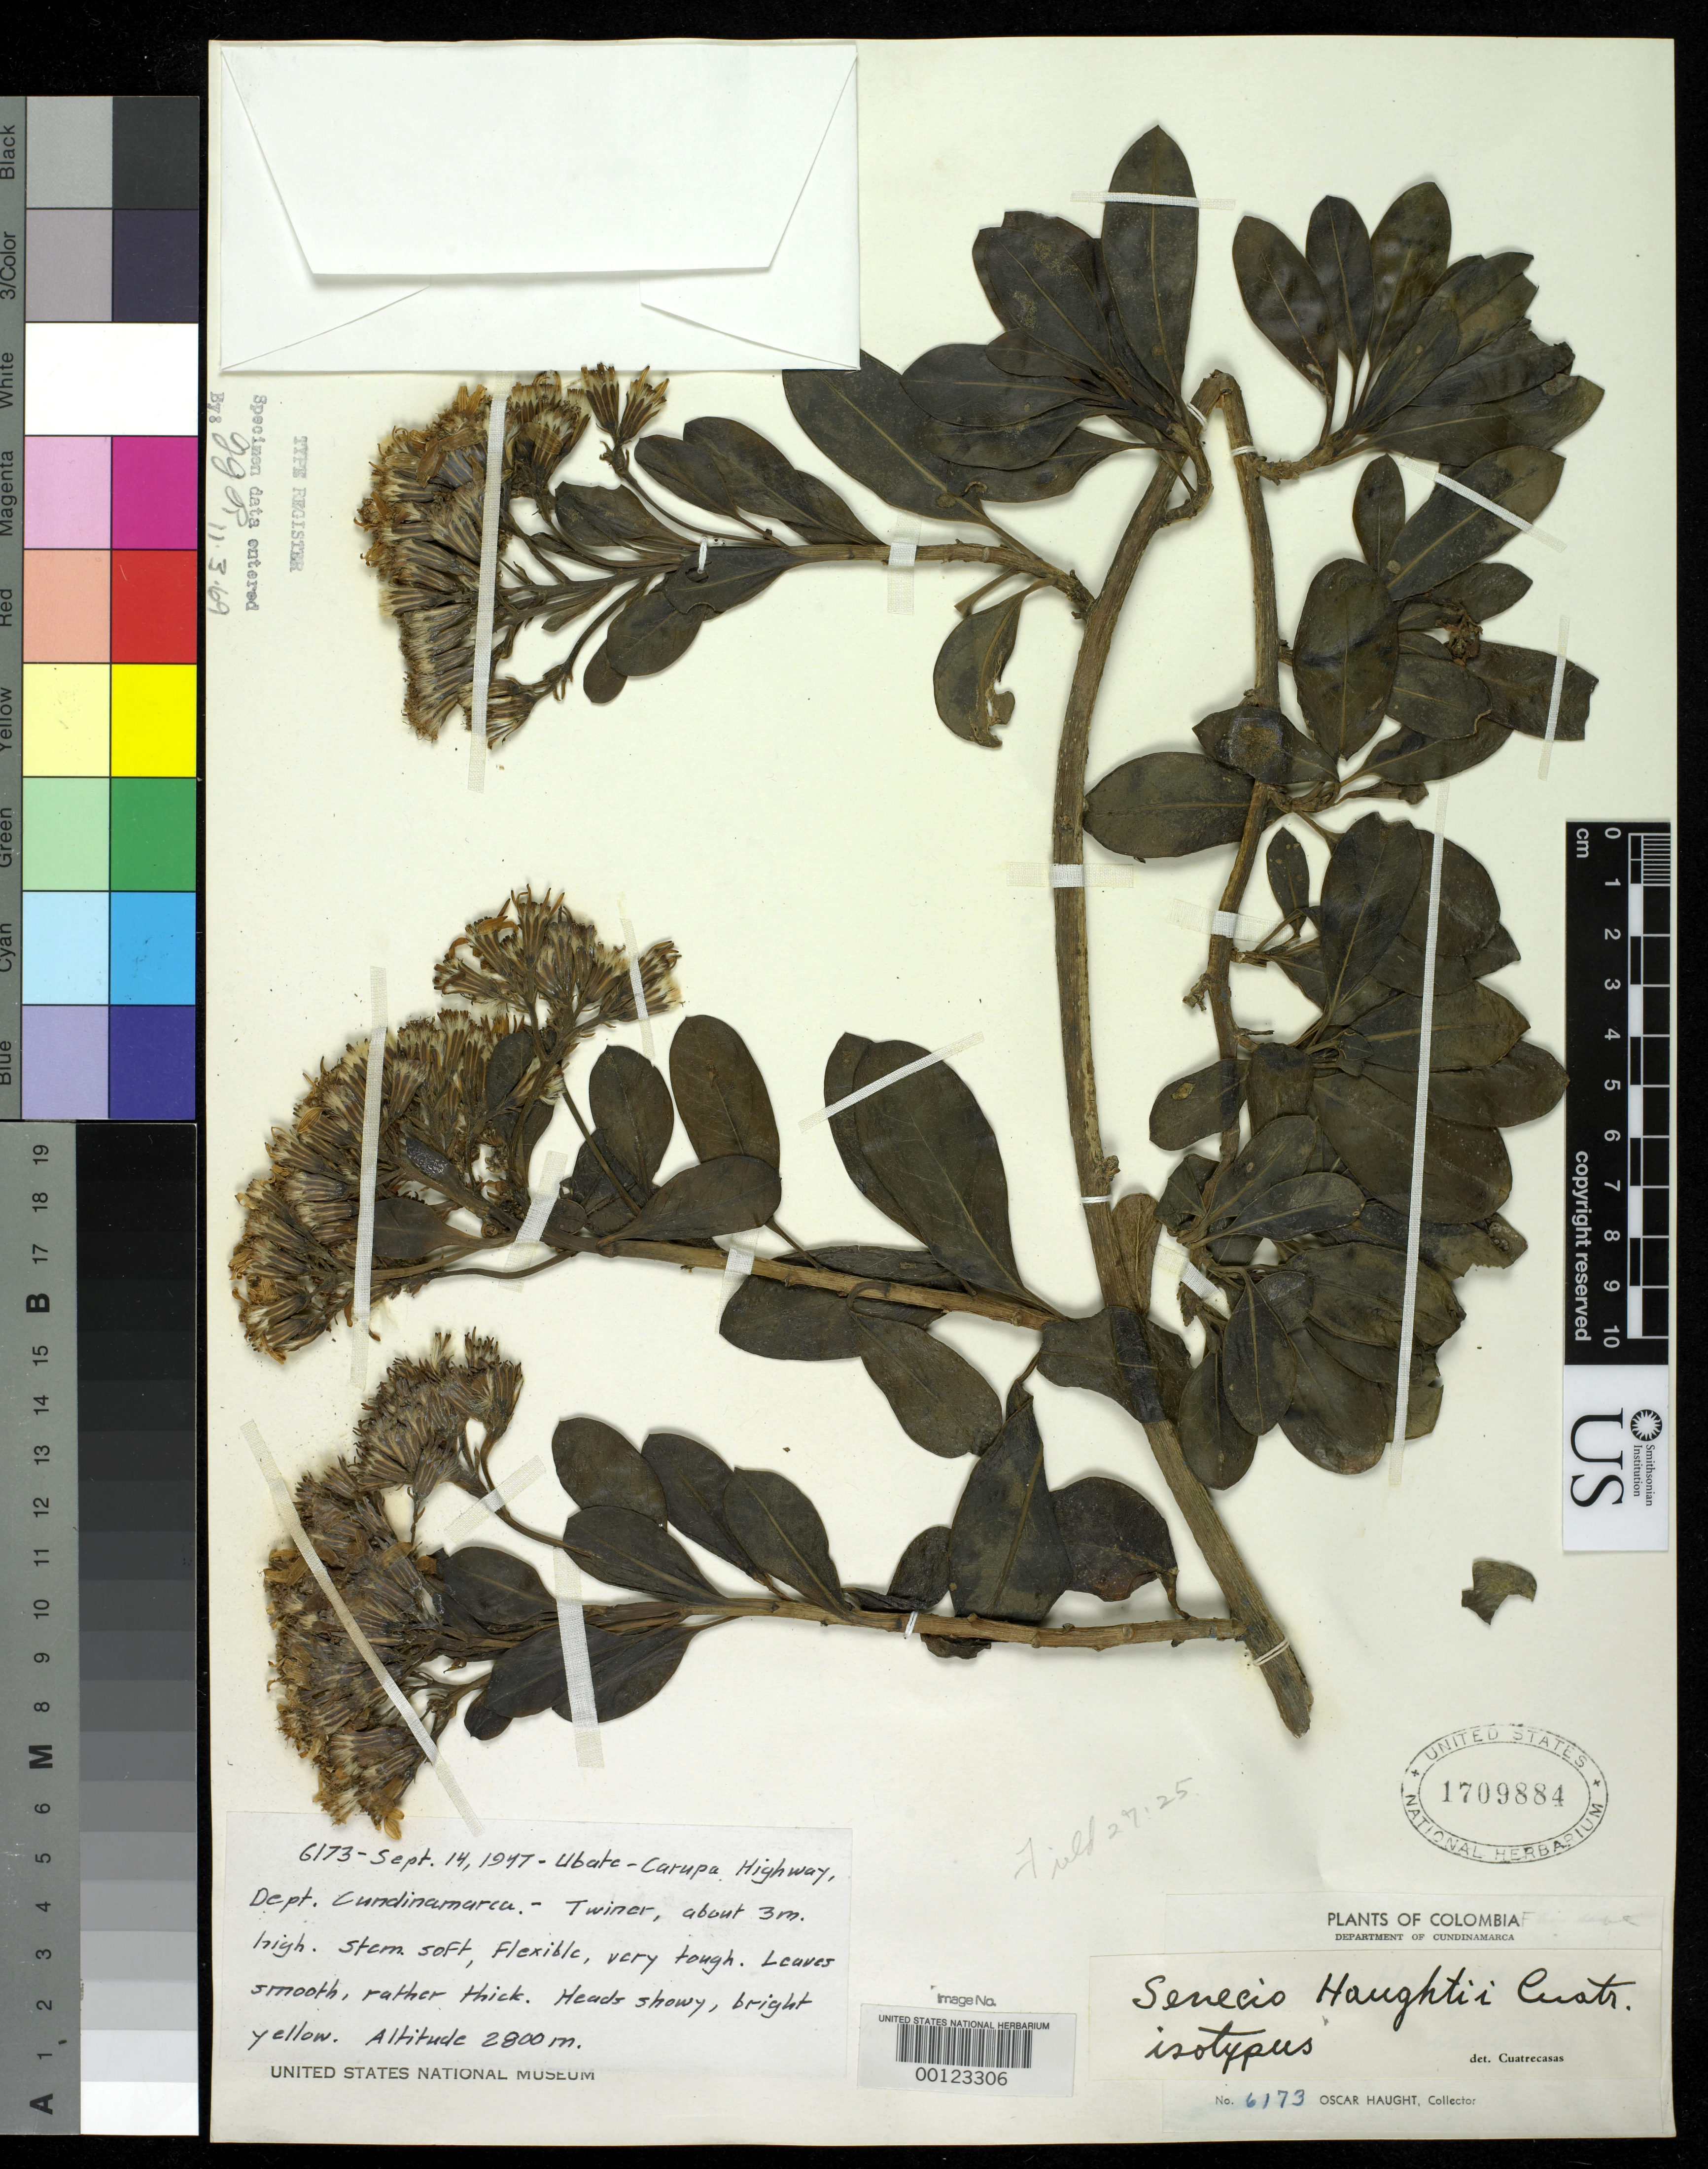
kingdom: Plantae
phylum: Tracheophyta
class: Magnoliopsida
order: Asterales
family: Asteraceae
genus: Senecio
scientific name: Senecio haughtii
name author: Cuatrec.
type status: Isotype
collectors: O. L. Haught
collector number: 6173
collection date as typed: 14 Sep 1947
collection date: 1947-09-14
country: Colombia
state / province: Cundinamarca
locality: Ubate-Carupa Hwy.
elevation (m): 2800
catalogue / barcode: US 1709884